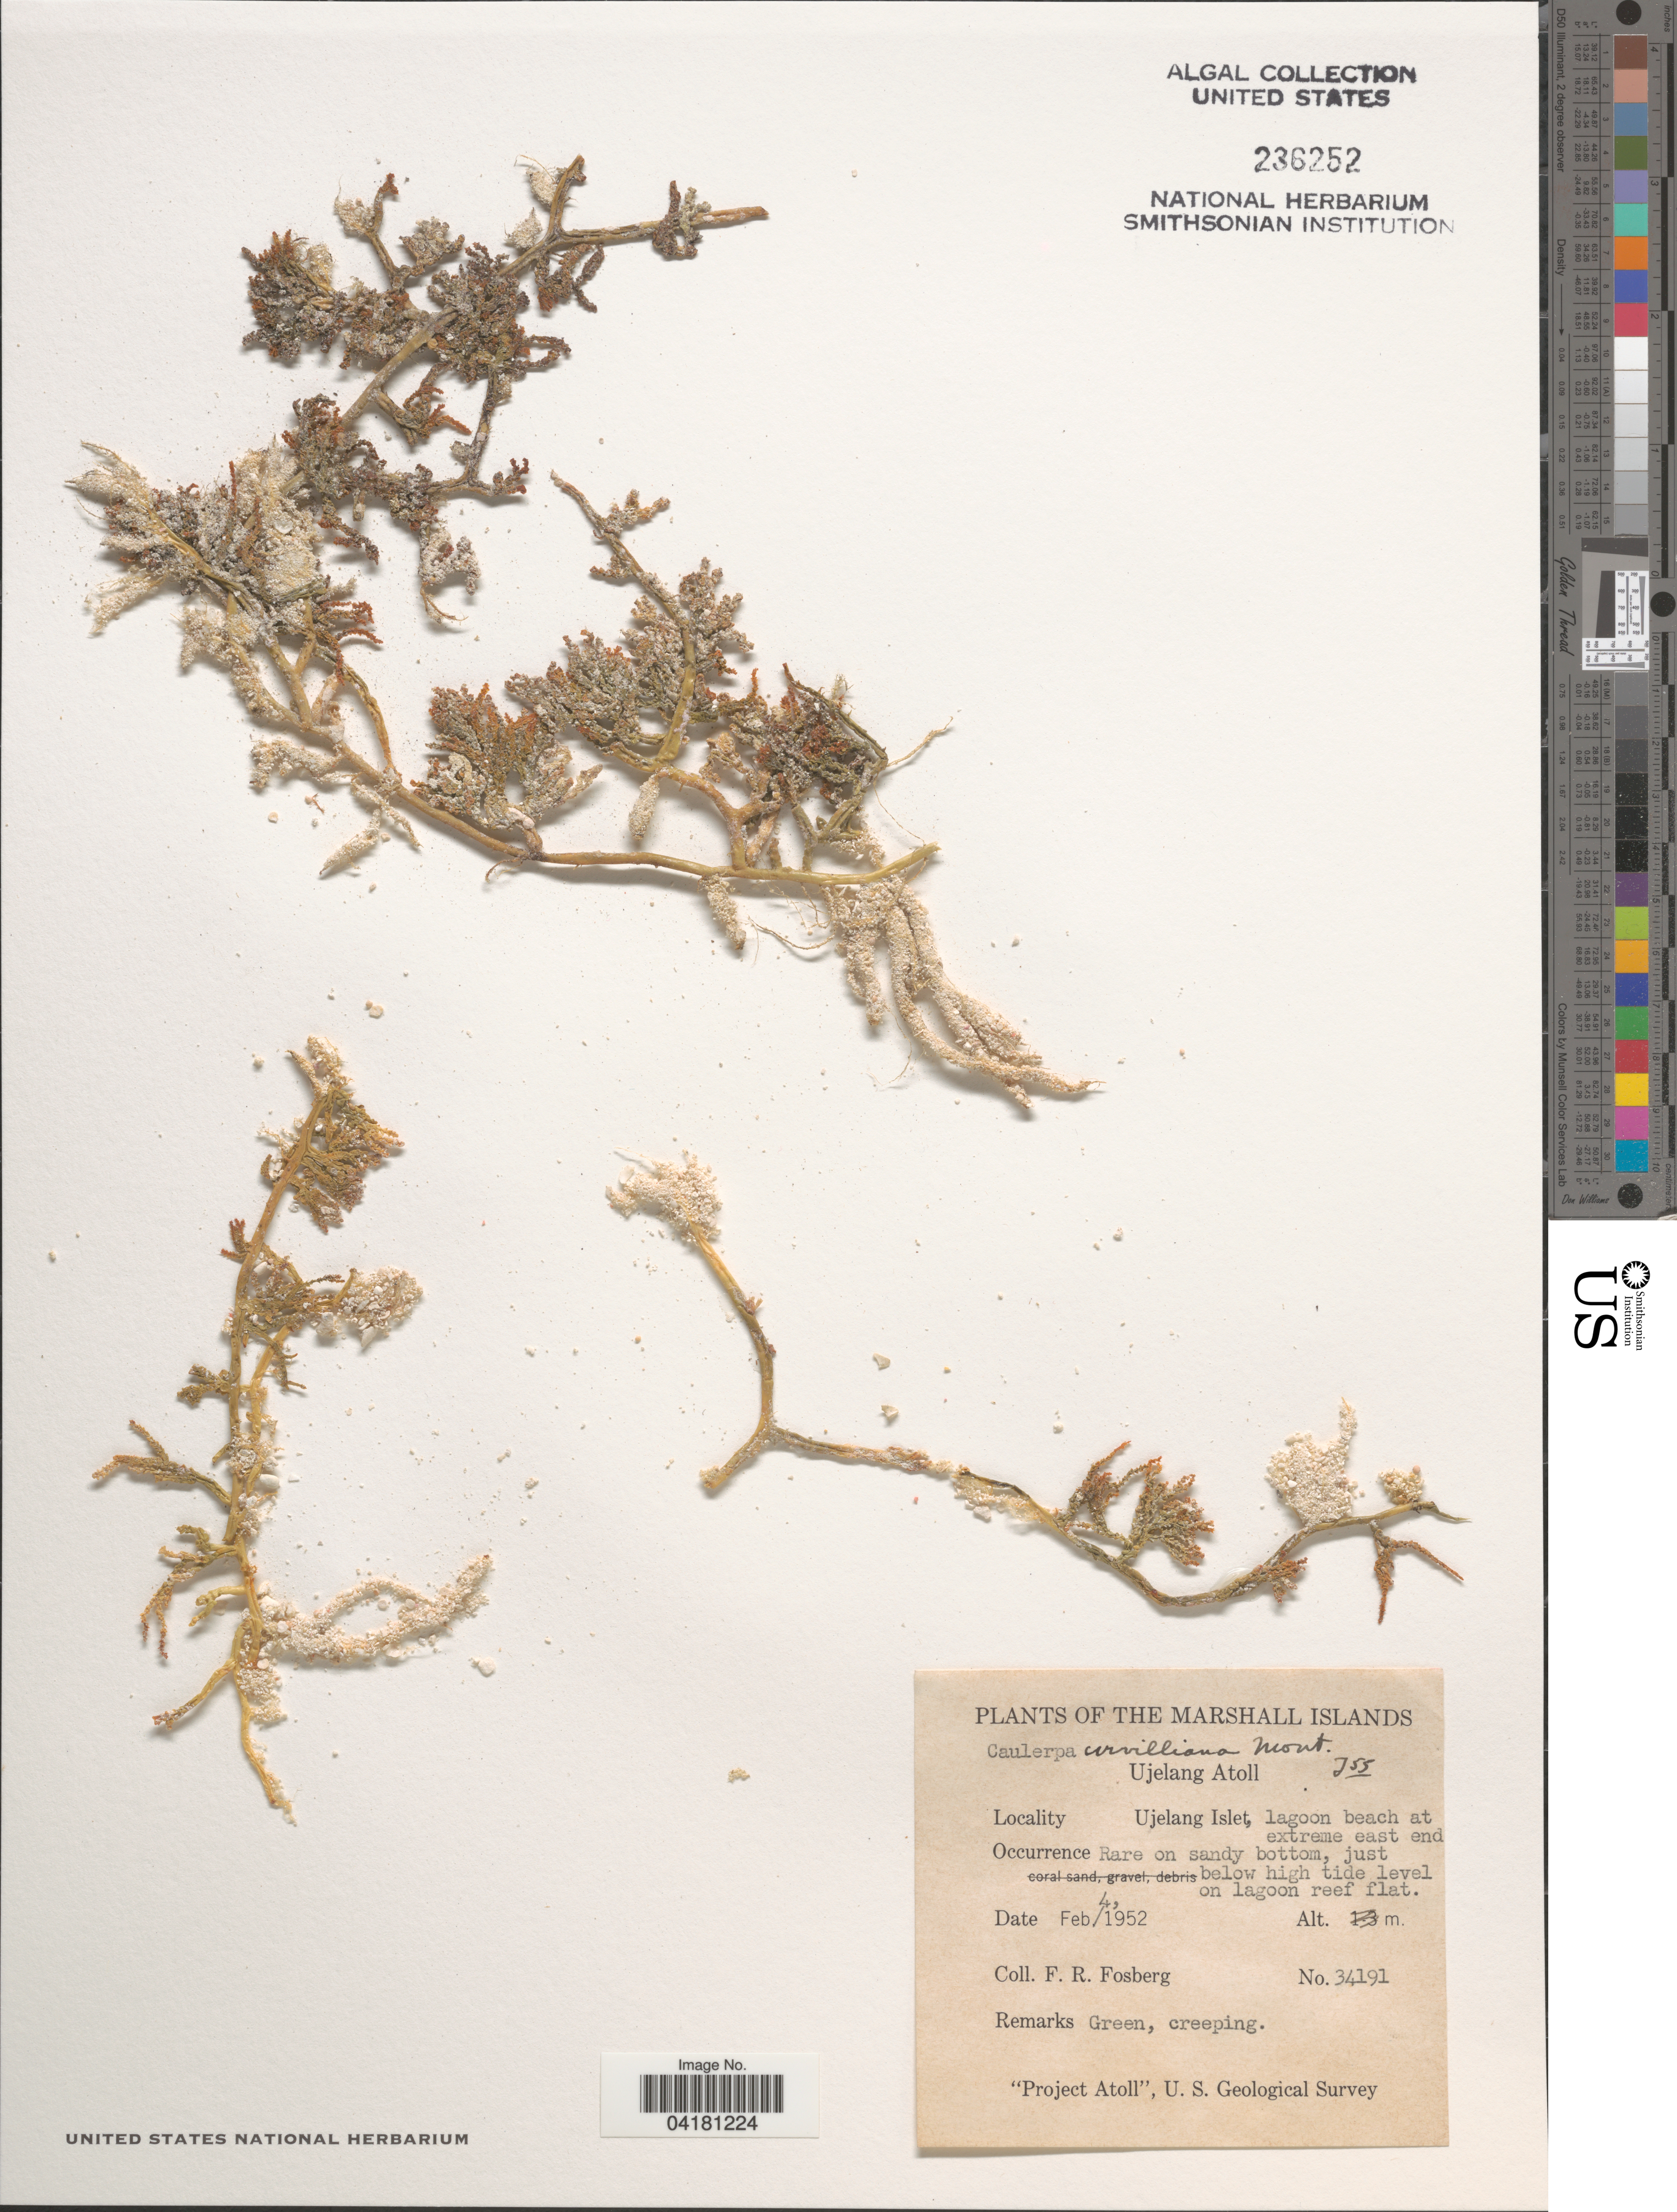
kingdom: Plantae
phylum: Chlorophyta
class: Ulvophyceae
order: Bryopsidales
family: Caulerpaceae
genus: Caulerpa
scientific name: Caulerpa urvilleana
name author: Mont.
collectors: F. R. Fosberg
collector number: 34191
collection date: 1952-02-04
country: Marshall Islands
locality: Ujelang Atoll. Ujelang Islet, lagoon beach at extreme east end. "Project Atoll", U. S. Geological Survey.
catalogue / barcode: US 236252